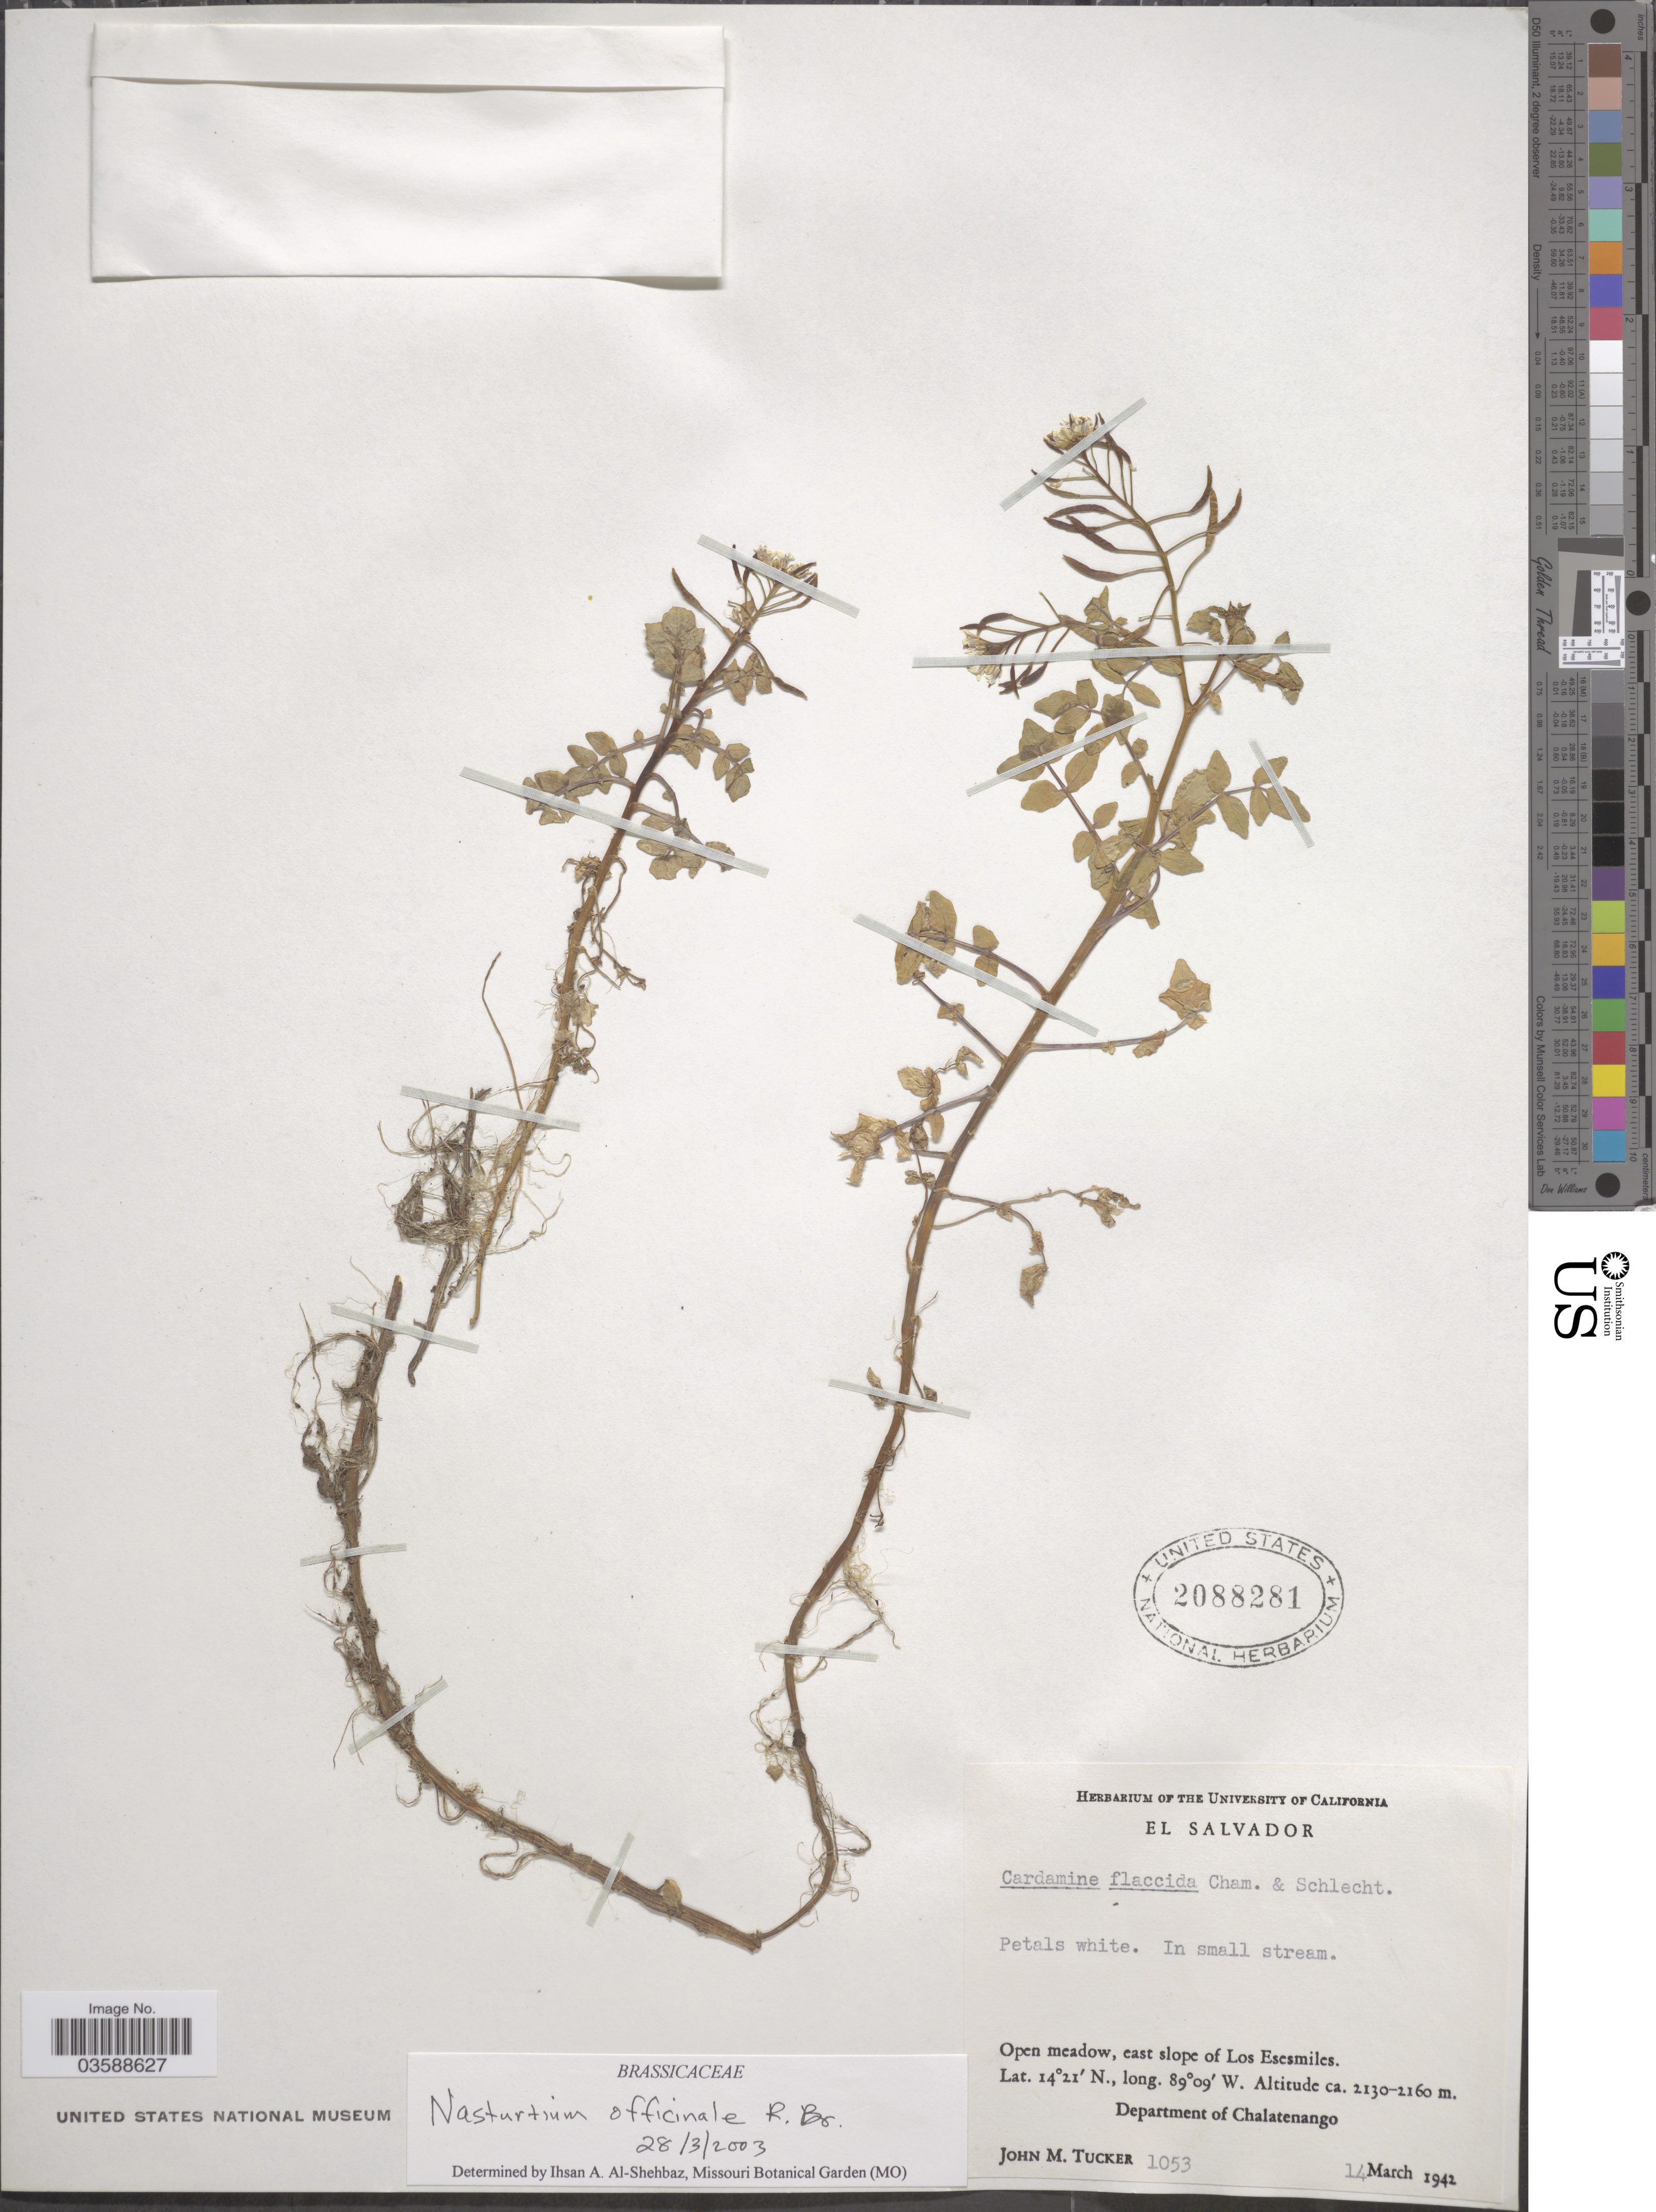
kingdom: Plantae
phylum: Tracheophyta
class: Magnoliopsida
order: Brassicales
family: Brassicaceae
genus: Nasturtium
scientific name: Nasturtium officinale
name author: R. Br.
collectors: J. M. Tucker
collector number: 1053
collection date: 1942-03-14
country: El Salvador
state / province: Chalatenango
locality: Open meadow, east slope of Los Esesmiles. Department of Chalatenango.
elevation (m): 2130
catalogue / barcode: US 2088281